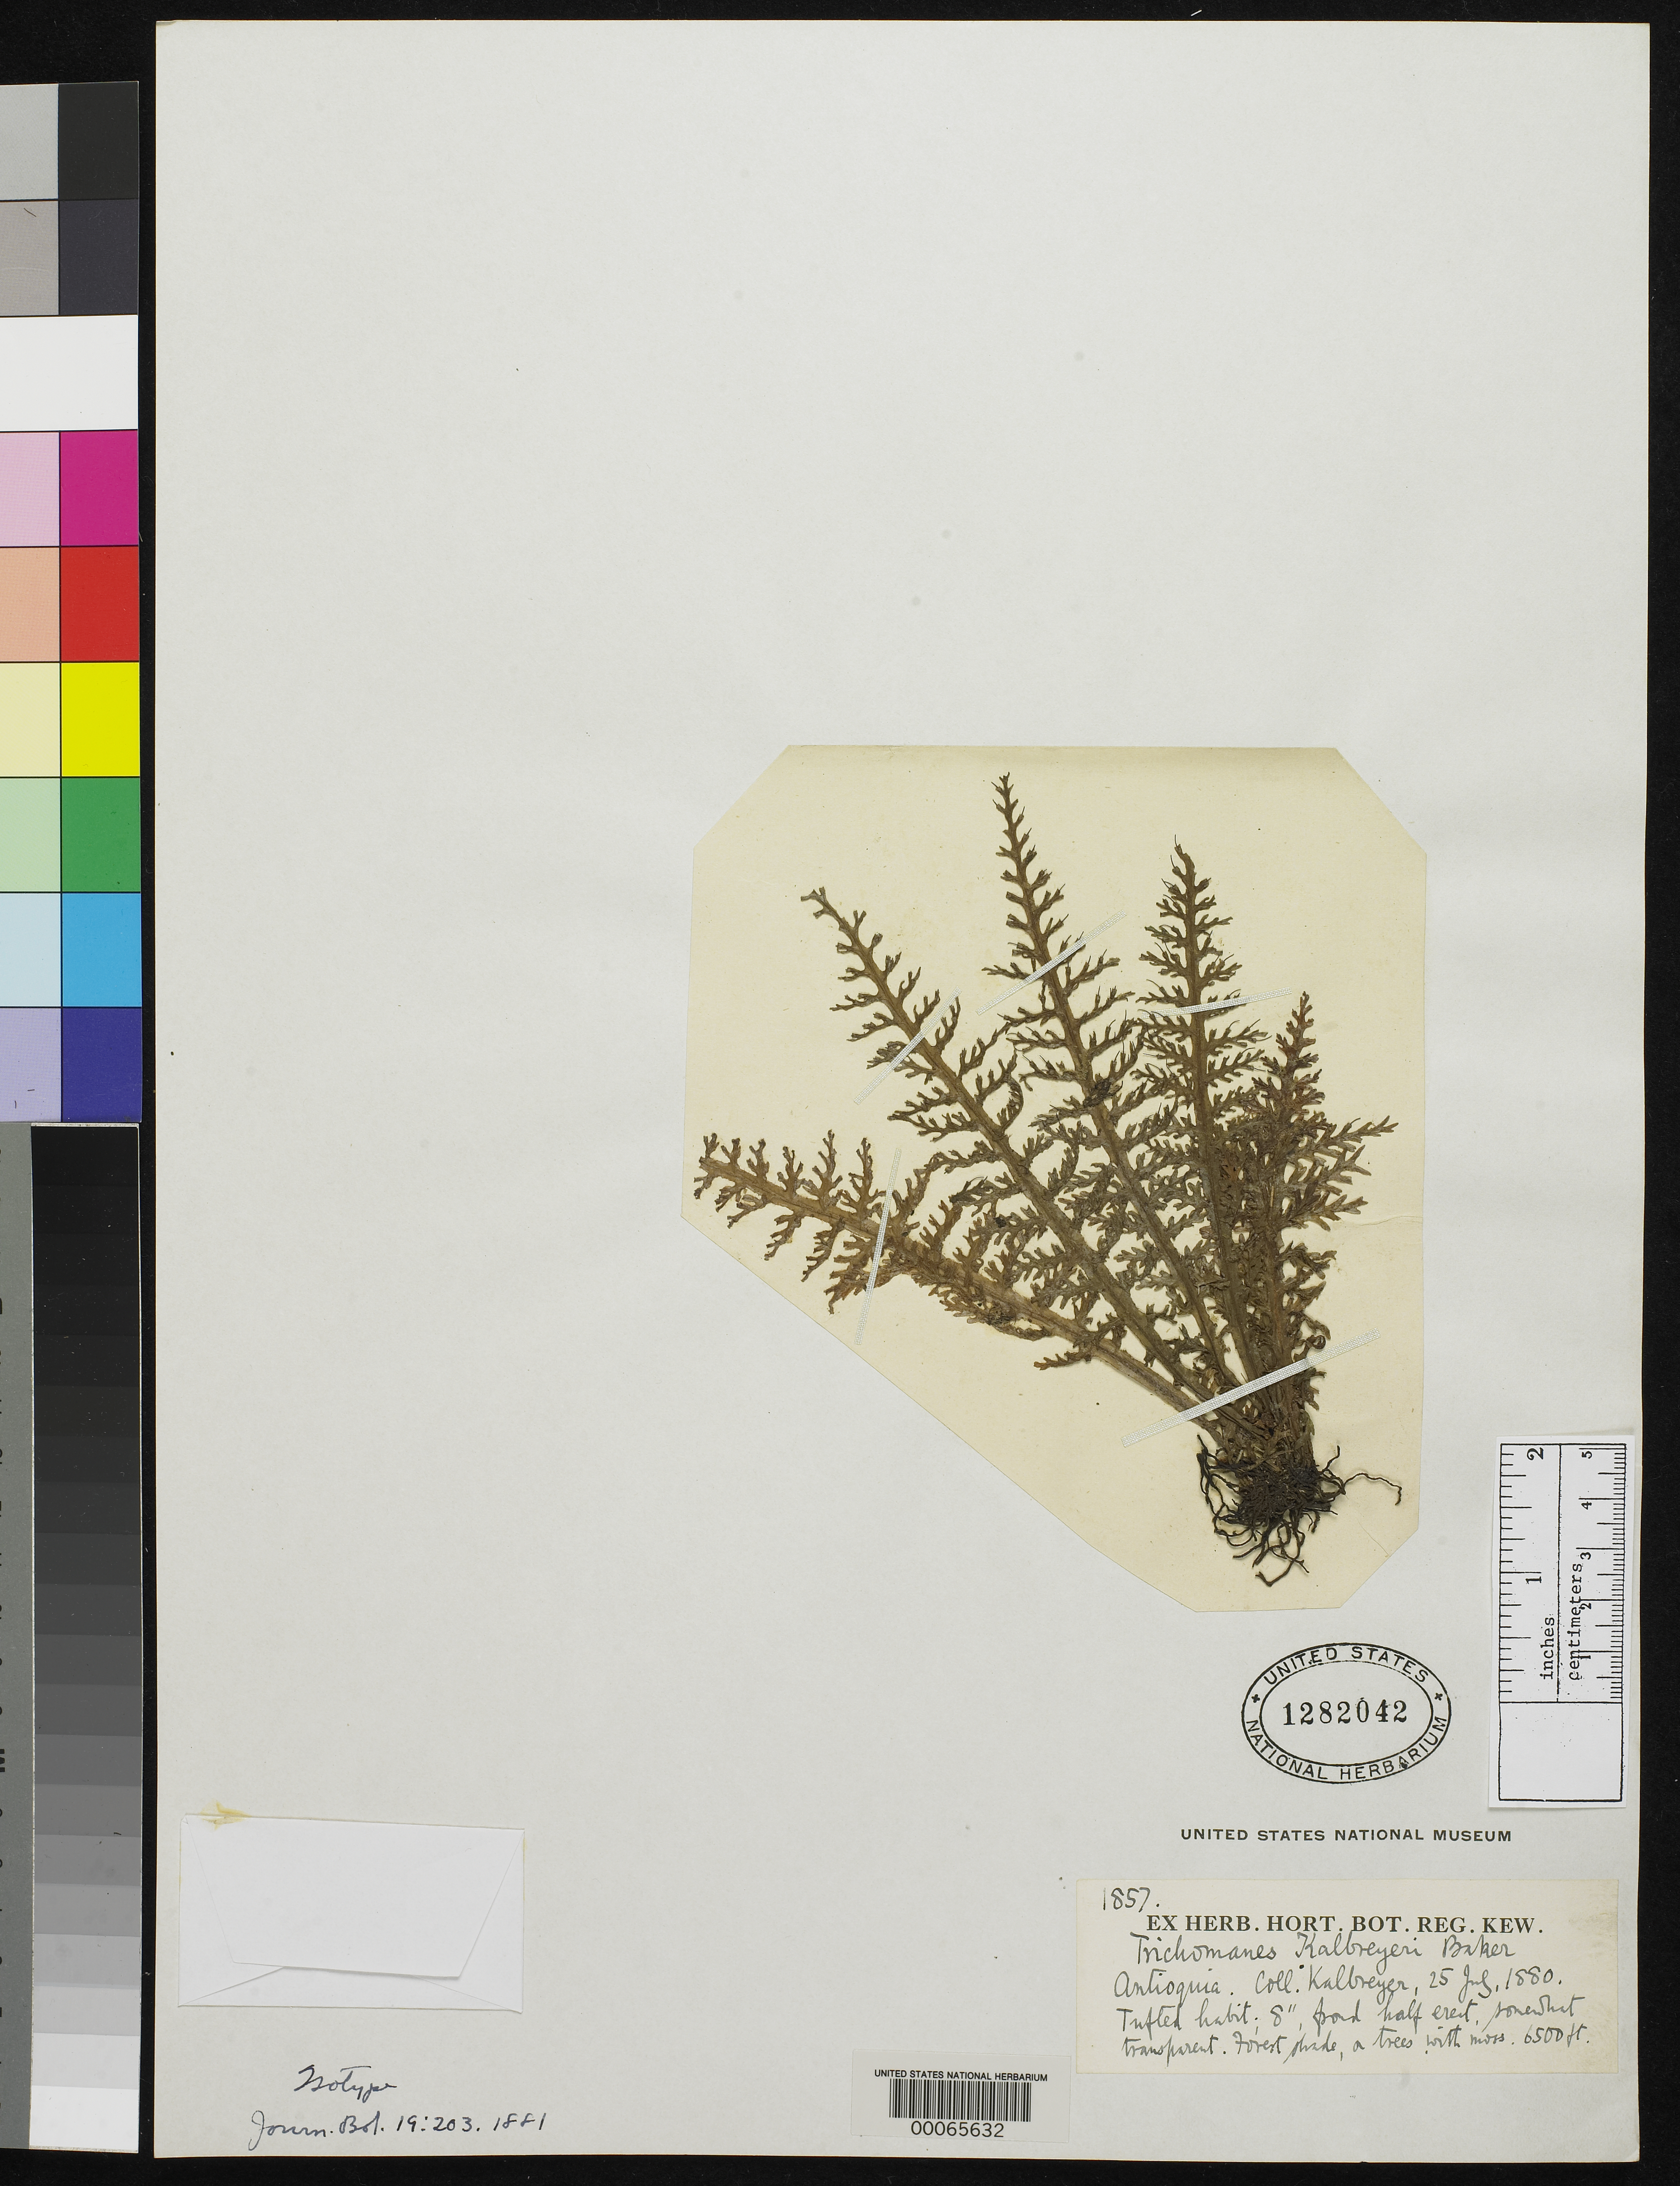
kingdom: Plantae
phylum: Tracheophyta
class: Polypodiopsida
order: Hymenophyllales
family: Hymenophyllaceae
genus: Trichomanes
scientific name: Trichomanes kalbreyeri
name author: Baker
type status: Type Collection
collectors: W. Kalbreyer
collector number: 1857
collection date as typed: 25 Jul 1880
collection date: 1880-07-25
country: Colombia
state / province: Antioquia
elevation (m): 1981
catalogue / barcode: US 1282042